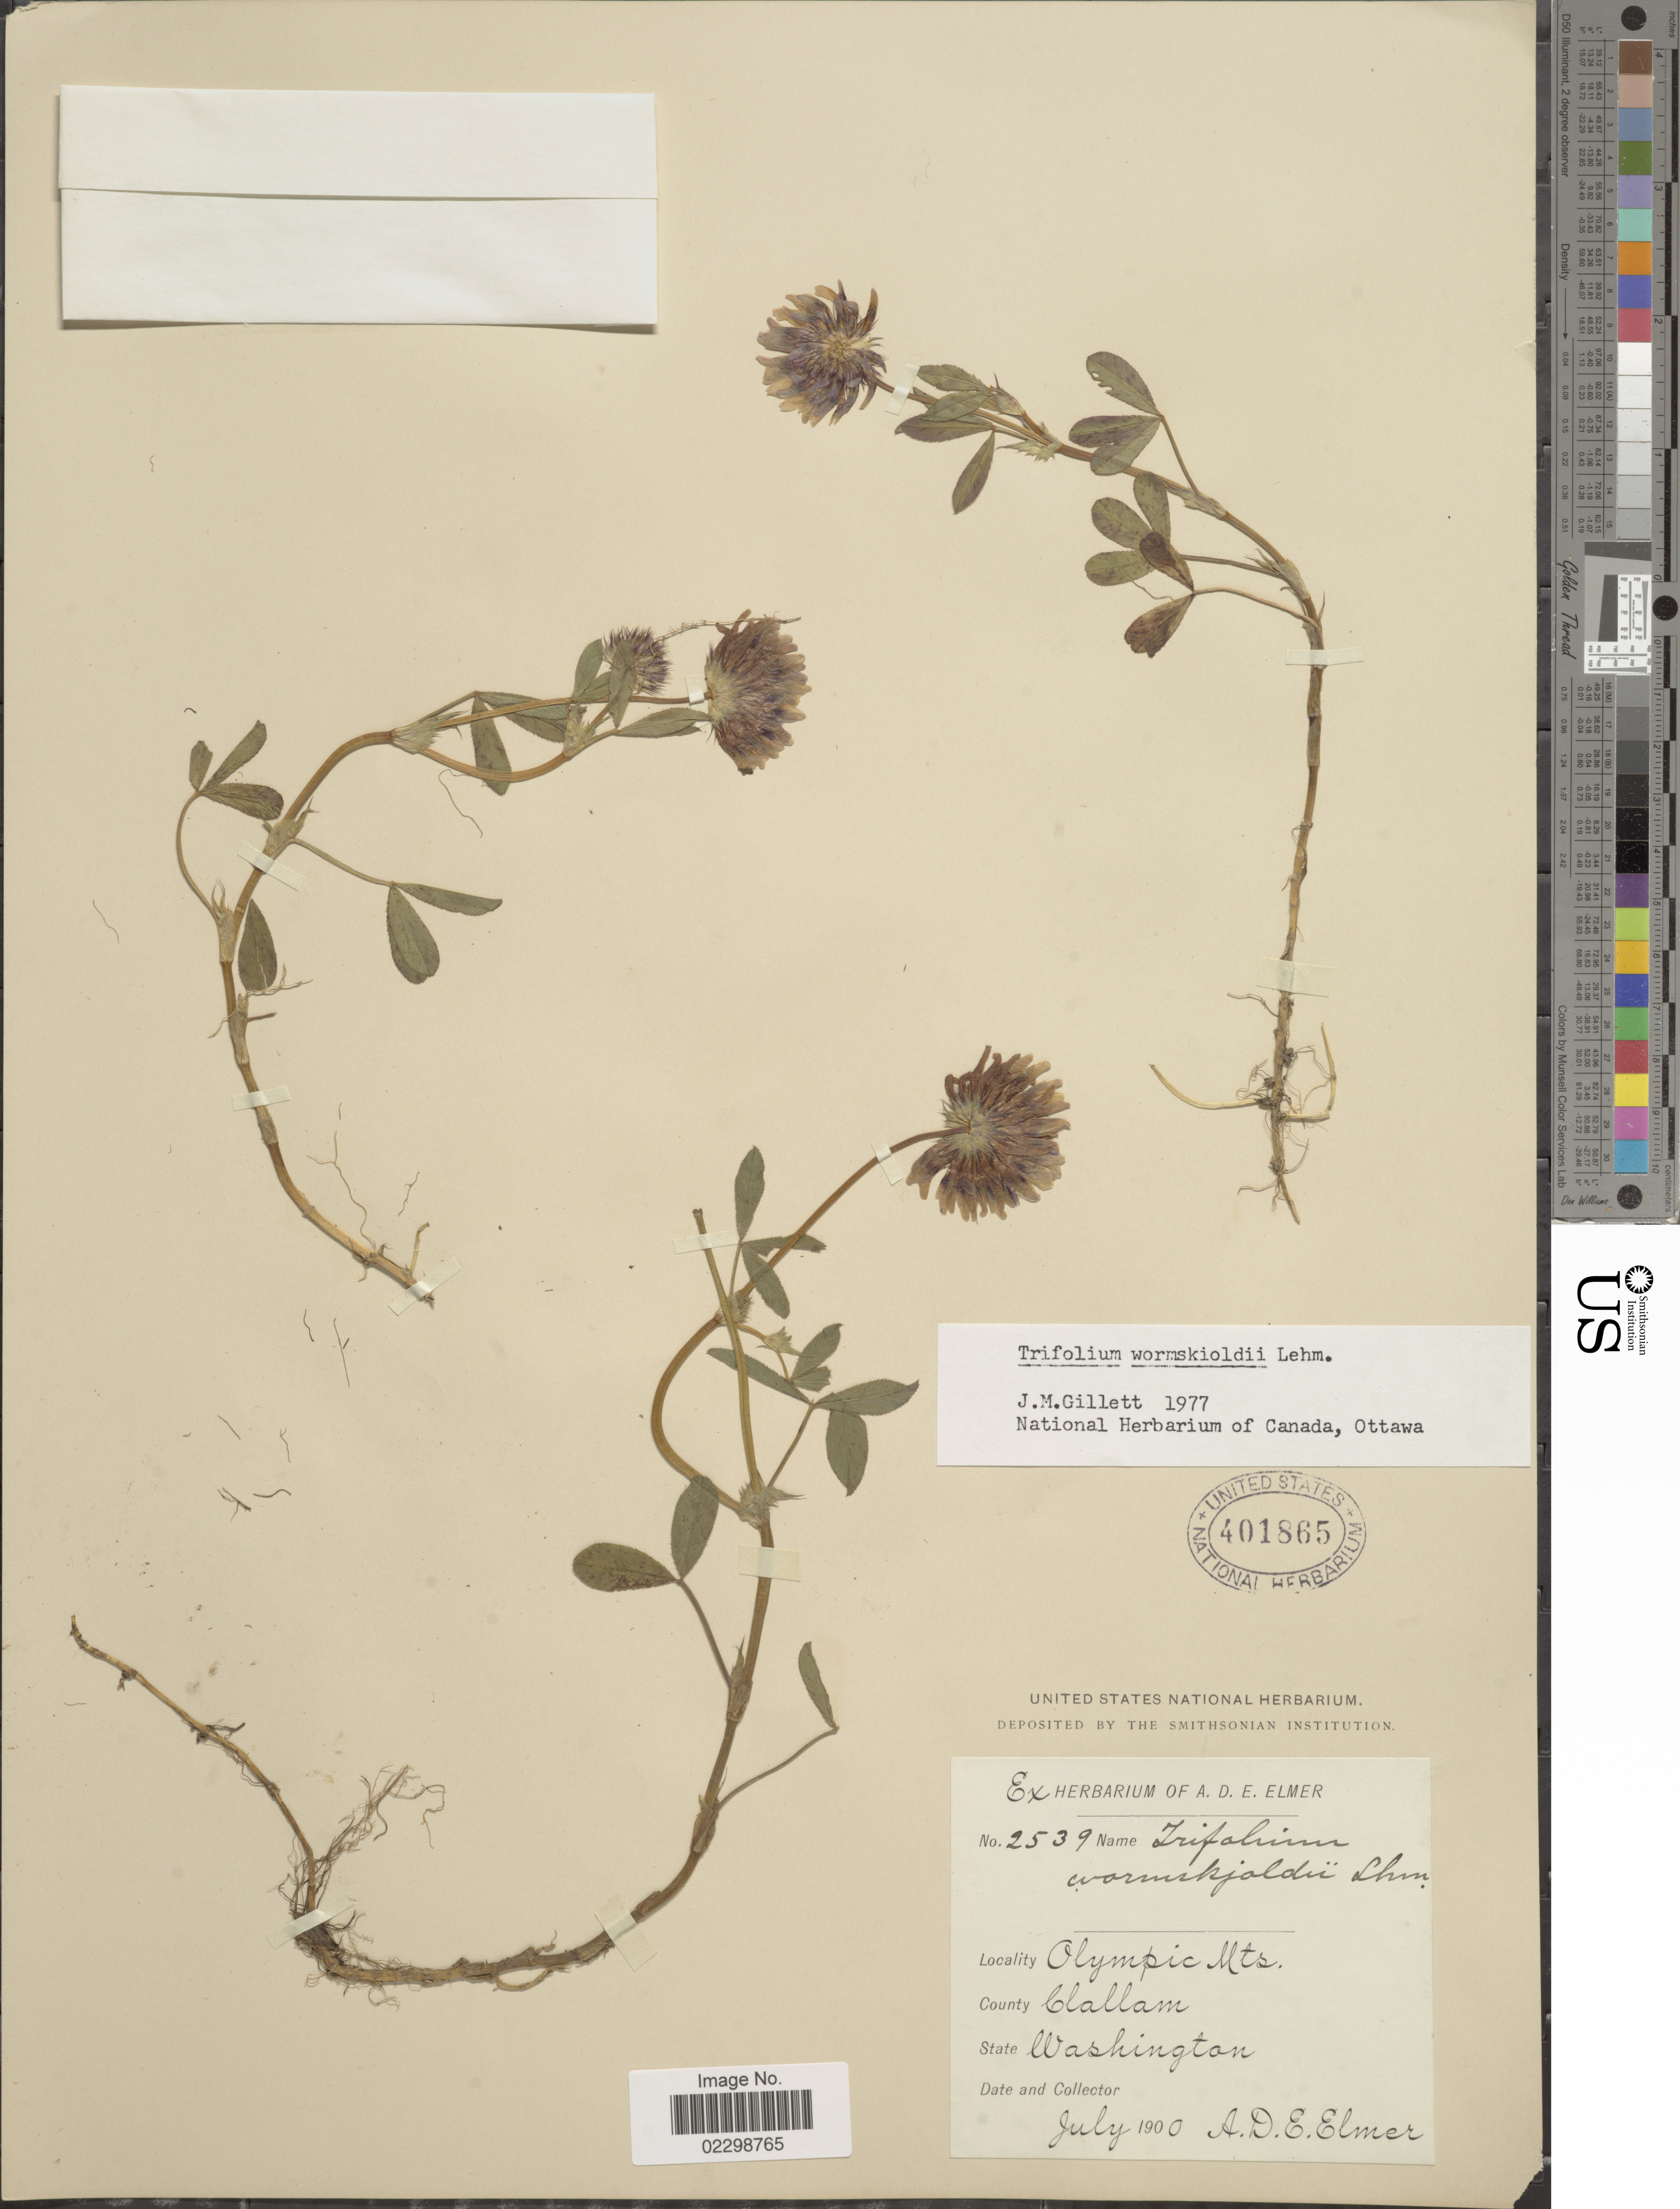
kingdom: Plantae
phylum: Tracheophyta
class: Magnoliopsida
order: Fabales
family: Fabaceae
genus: Trifolium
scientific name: Trifolium wormskioldii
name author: Lehm.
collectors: A. D. E. Elmer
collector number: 2539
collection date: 1900-07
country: United States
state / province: Washington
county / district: Clallam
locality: Olympic Mts., County Clallam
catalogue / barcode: US 401865